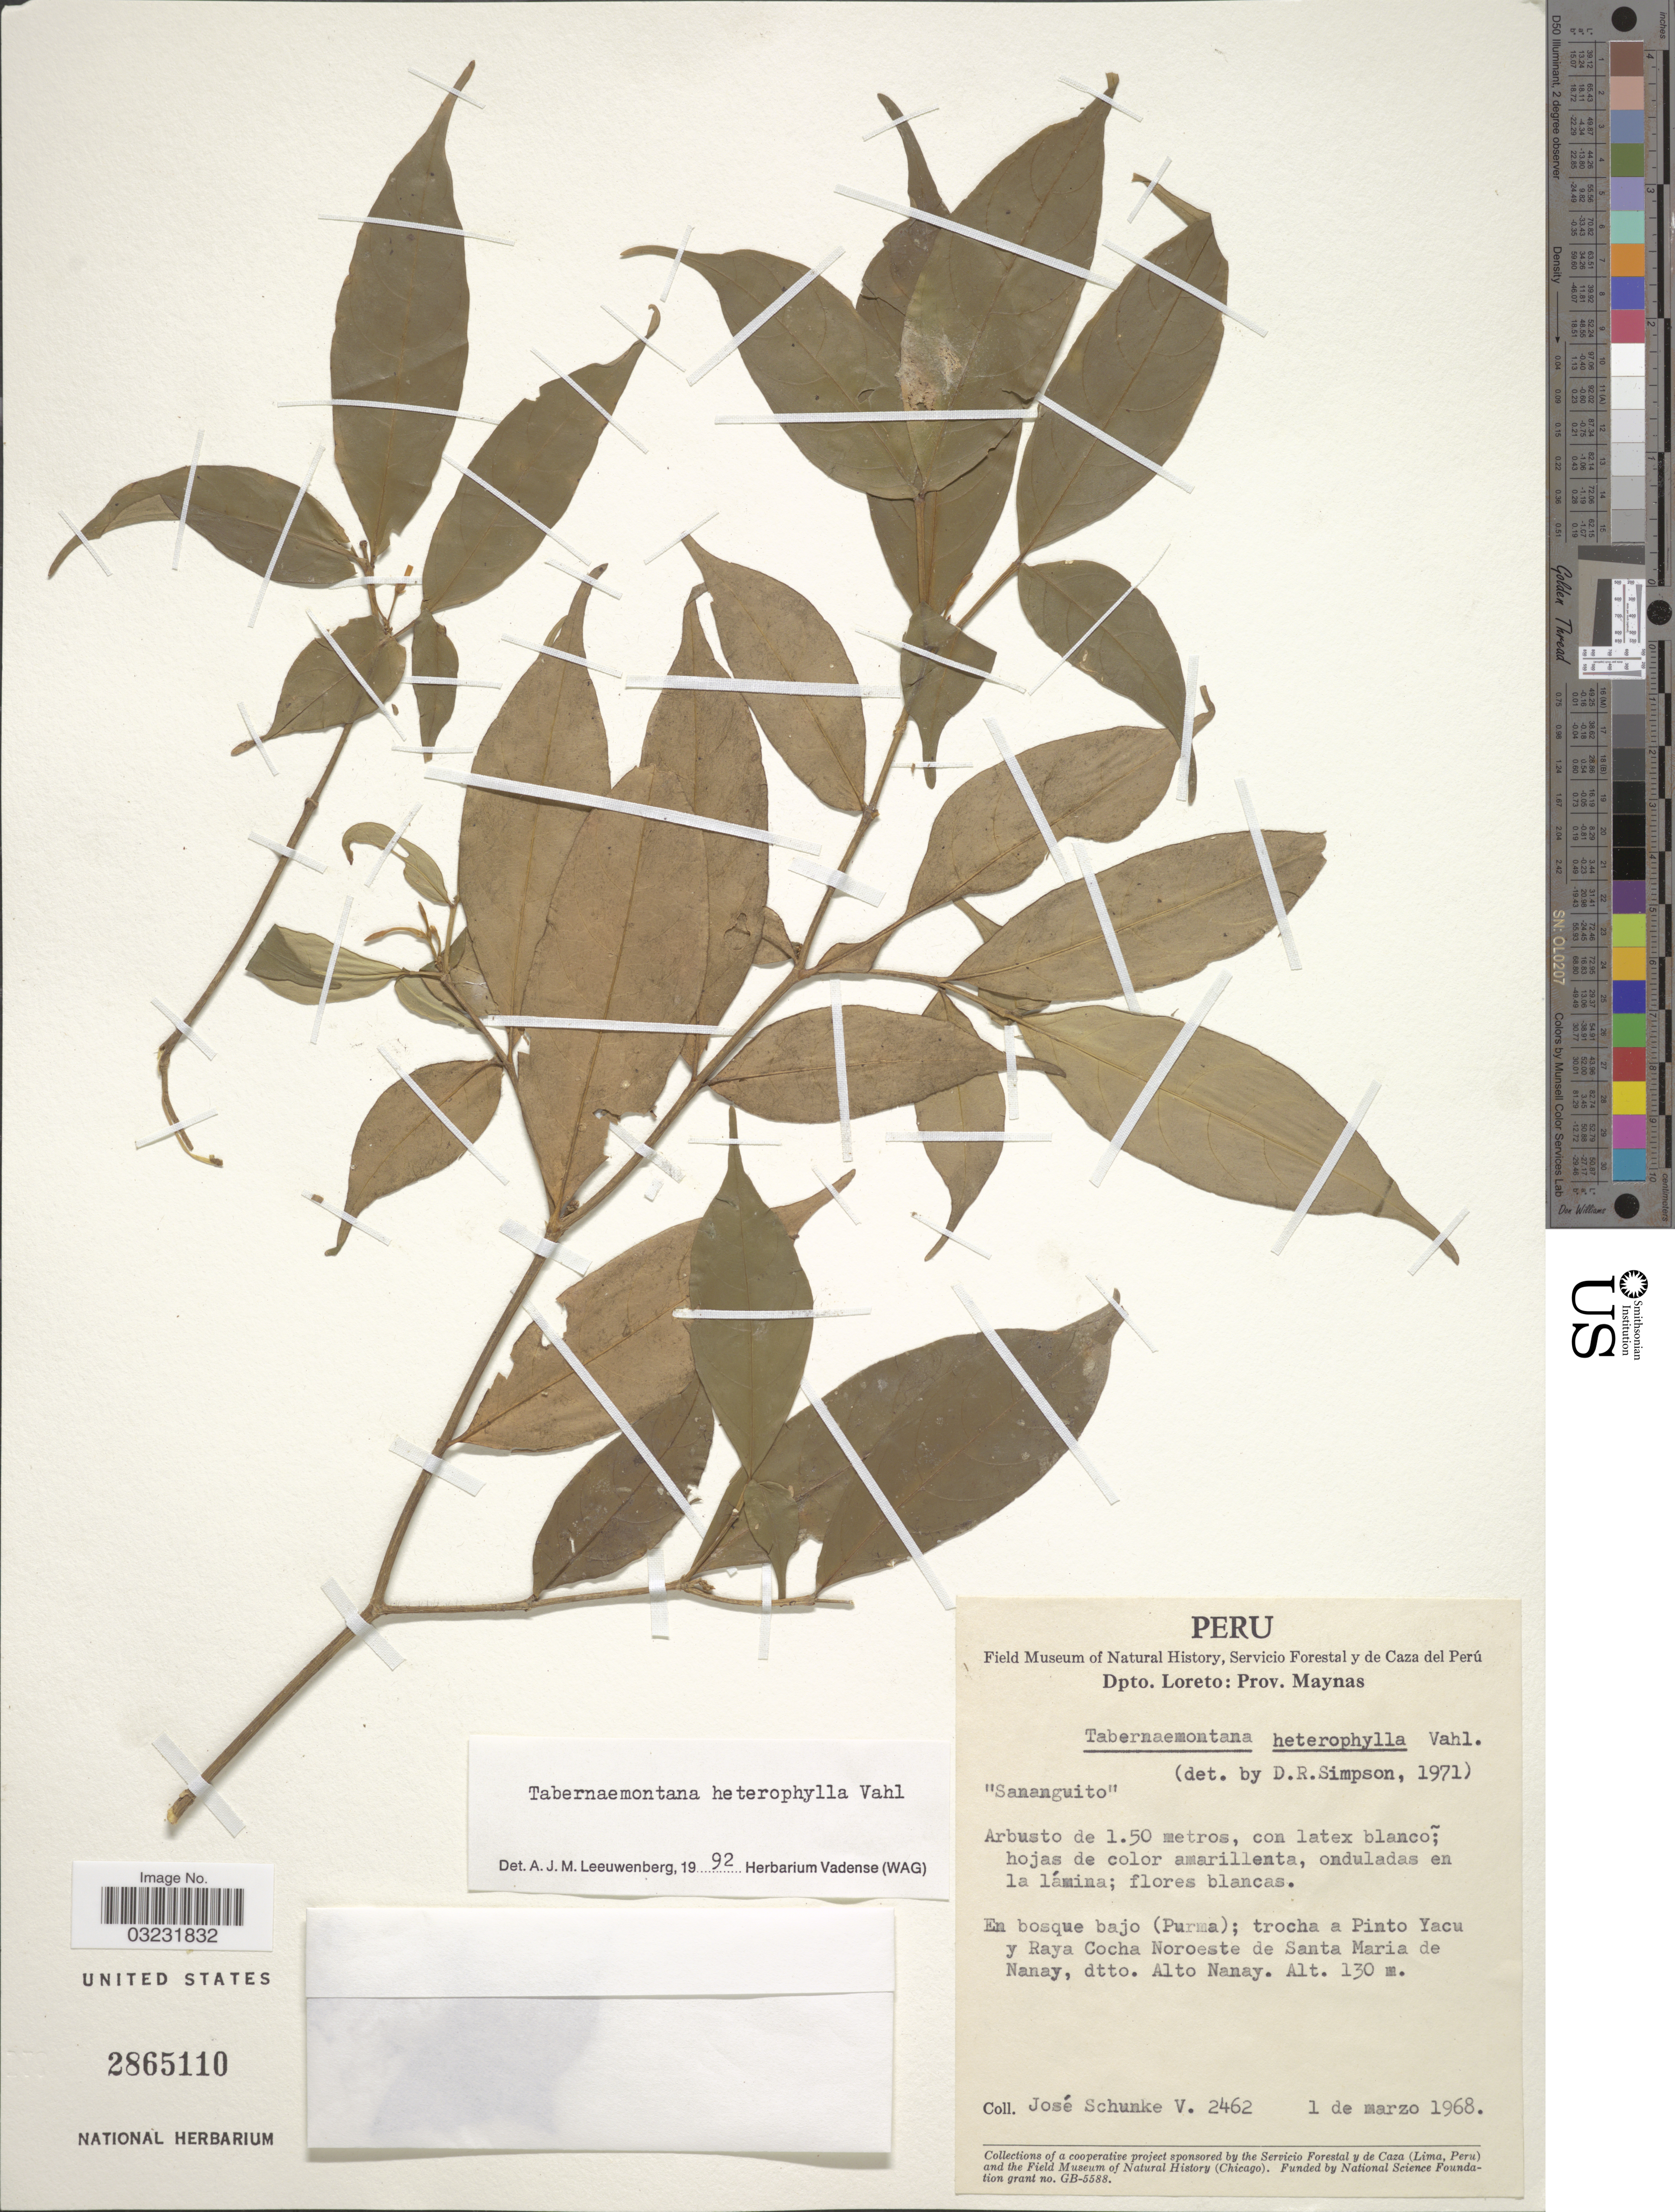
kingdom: Plantae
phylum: Tracheophyta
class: Magnoliopsida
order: Gentianales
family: Apocynaceae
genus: Tabernaemontana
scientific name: Tabernaemontana heterophylla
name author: Vahl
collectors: J. Schunke Vigo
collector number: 2462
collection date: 1968-03-01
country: Peru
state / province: Loreto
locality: Dpto. Loreto: Prov. Maynas. En bosque bajo (Purma): trocha a Pinto Yacu y Raya Cocha Noroeste de Santa Maria de Nanay, dtto. Alto Nanay.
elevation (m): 130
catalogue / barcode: US 2865110